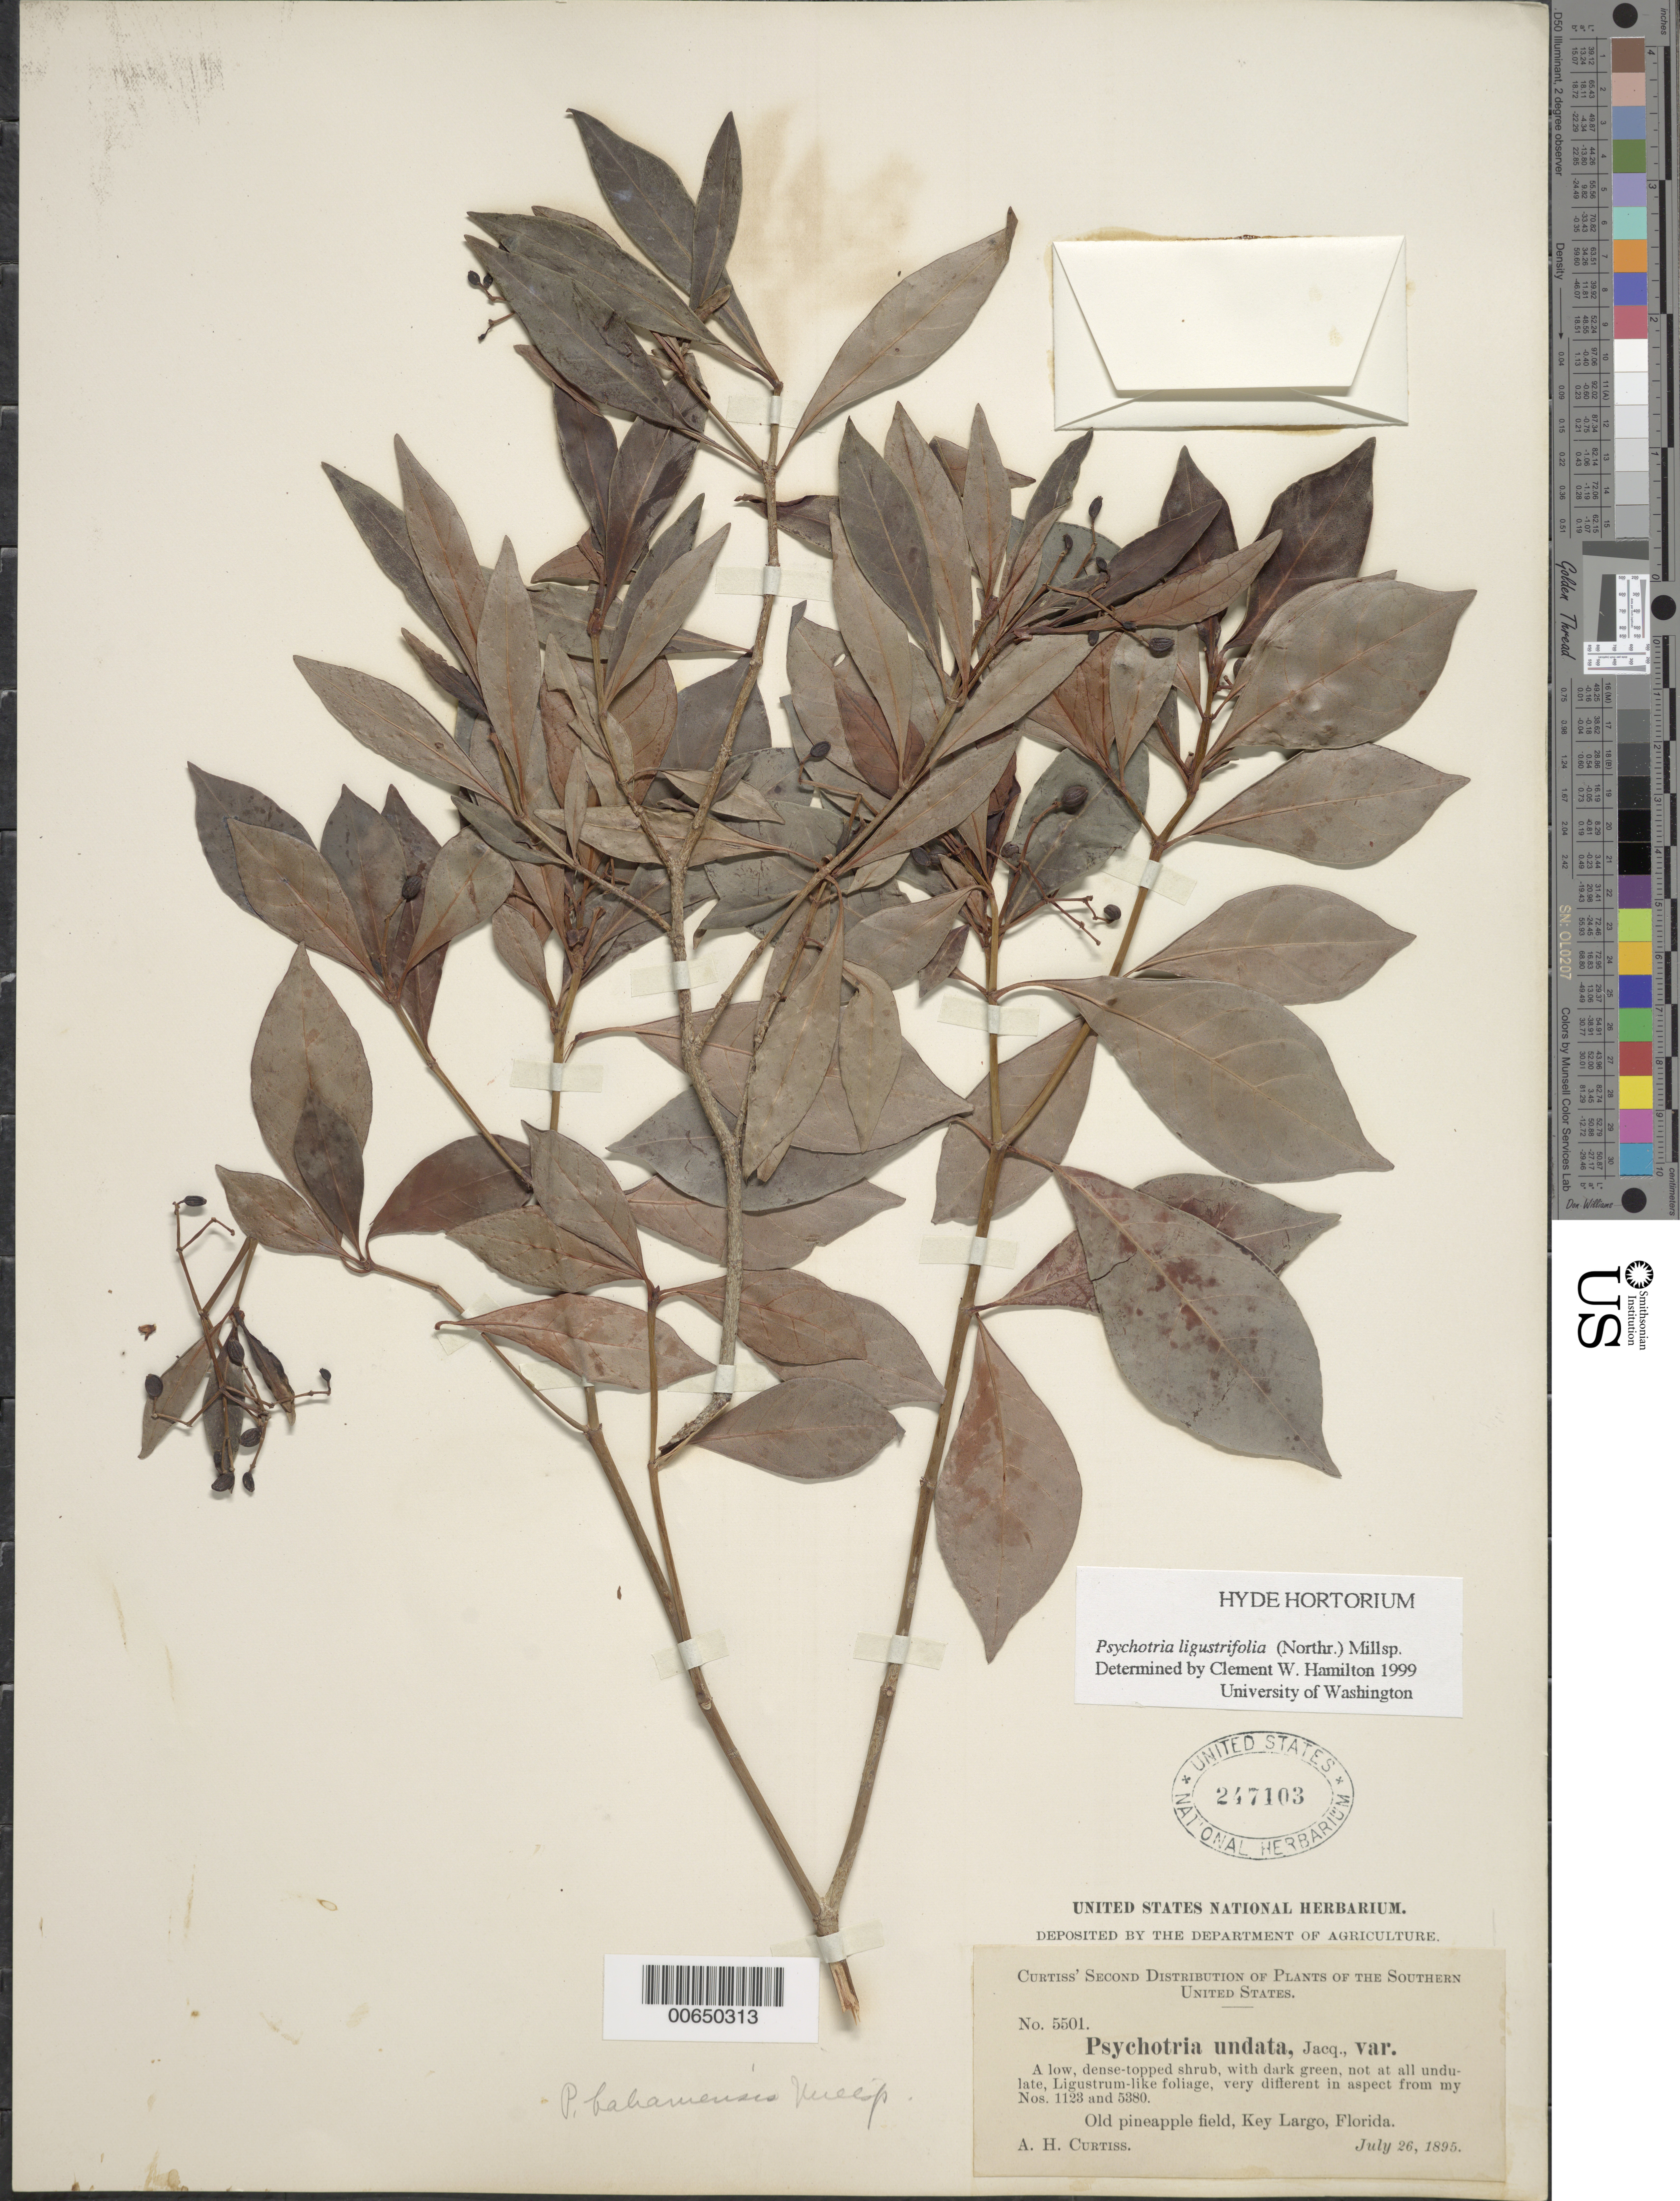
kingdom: Plantae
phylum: Tracheophyta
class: Magnoliopsida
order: Gentianales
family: Rubiaceae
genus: Psychotria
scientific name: Psychotria ligustrifolia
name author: (Northr.) Millsp.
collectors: A. H. Curtiss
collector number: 5501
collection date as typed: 26 Jun 1895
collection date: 1895-06-26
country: United States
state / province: Florida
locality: Key Largo.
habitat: Old pineapple field.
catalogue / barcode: US 247103